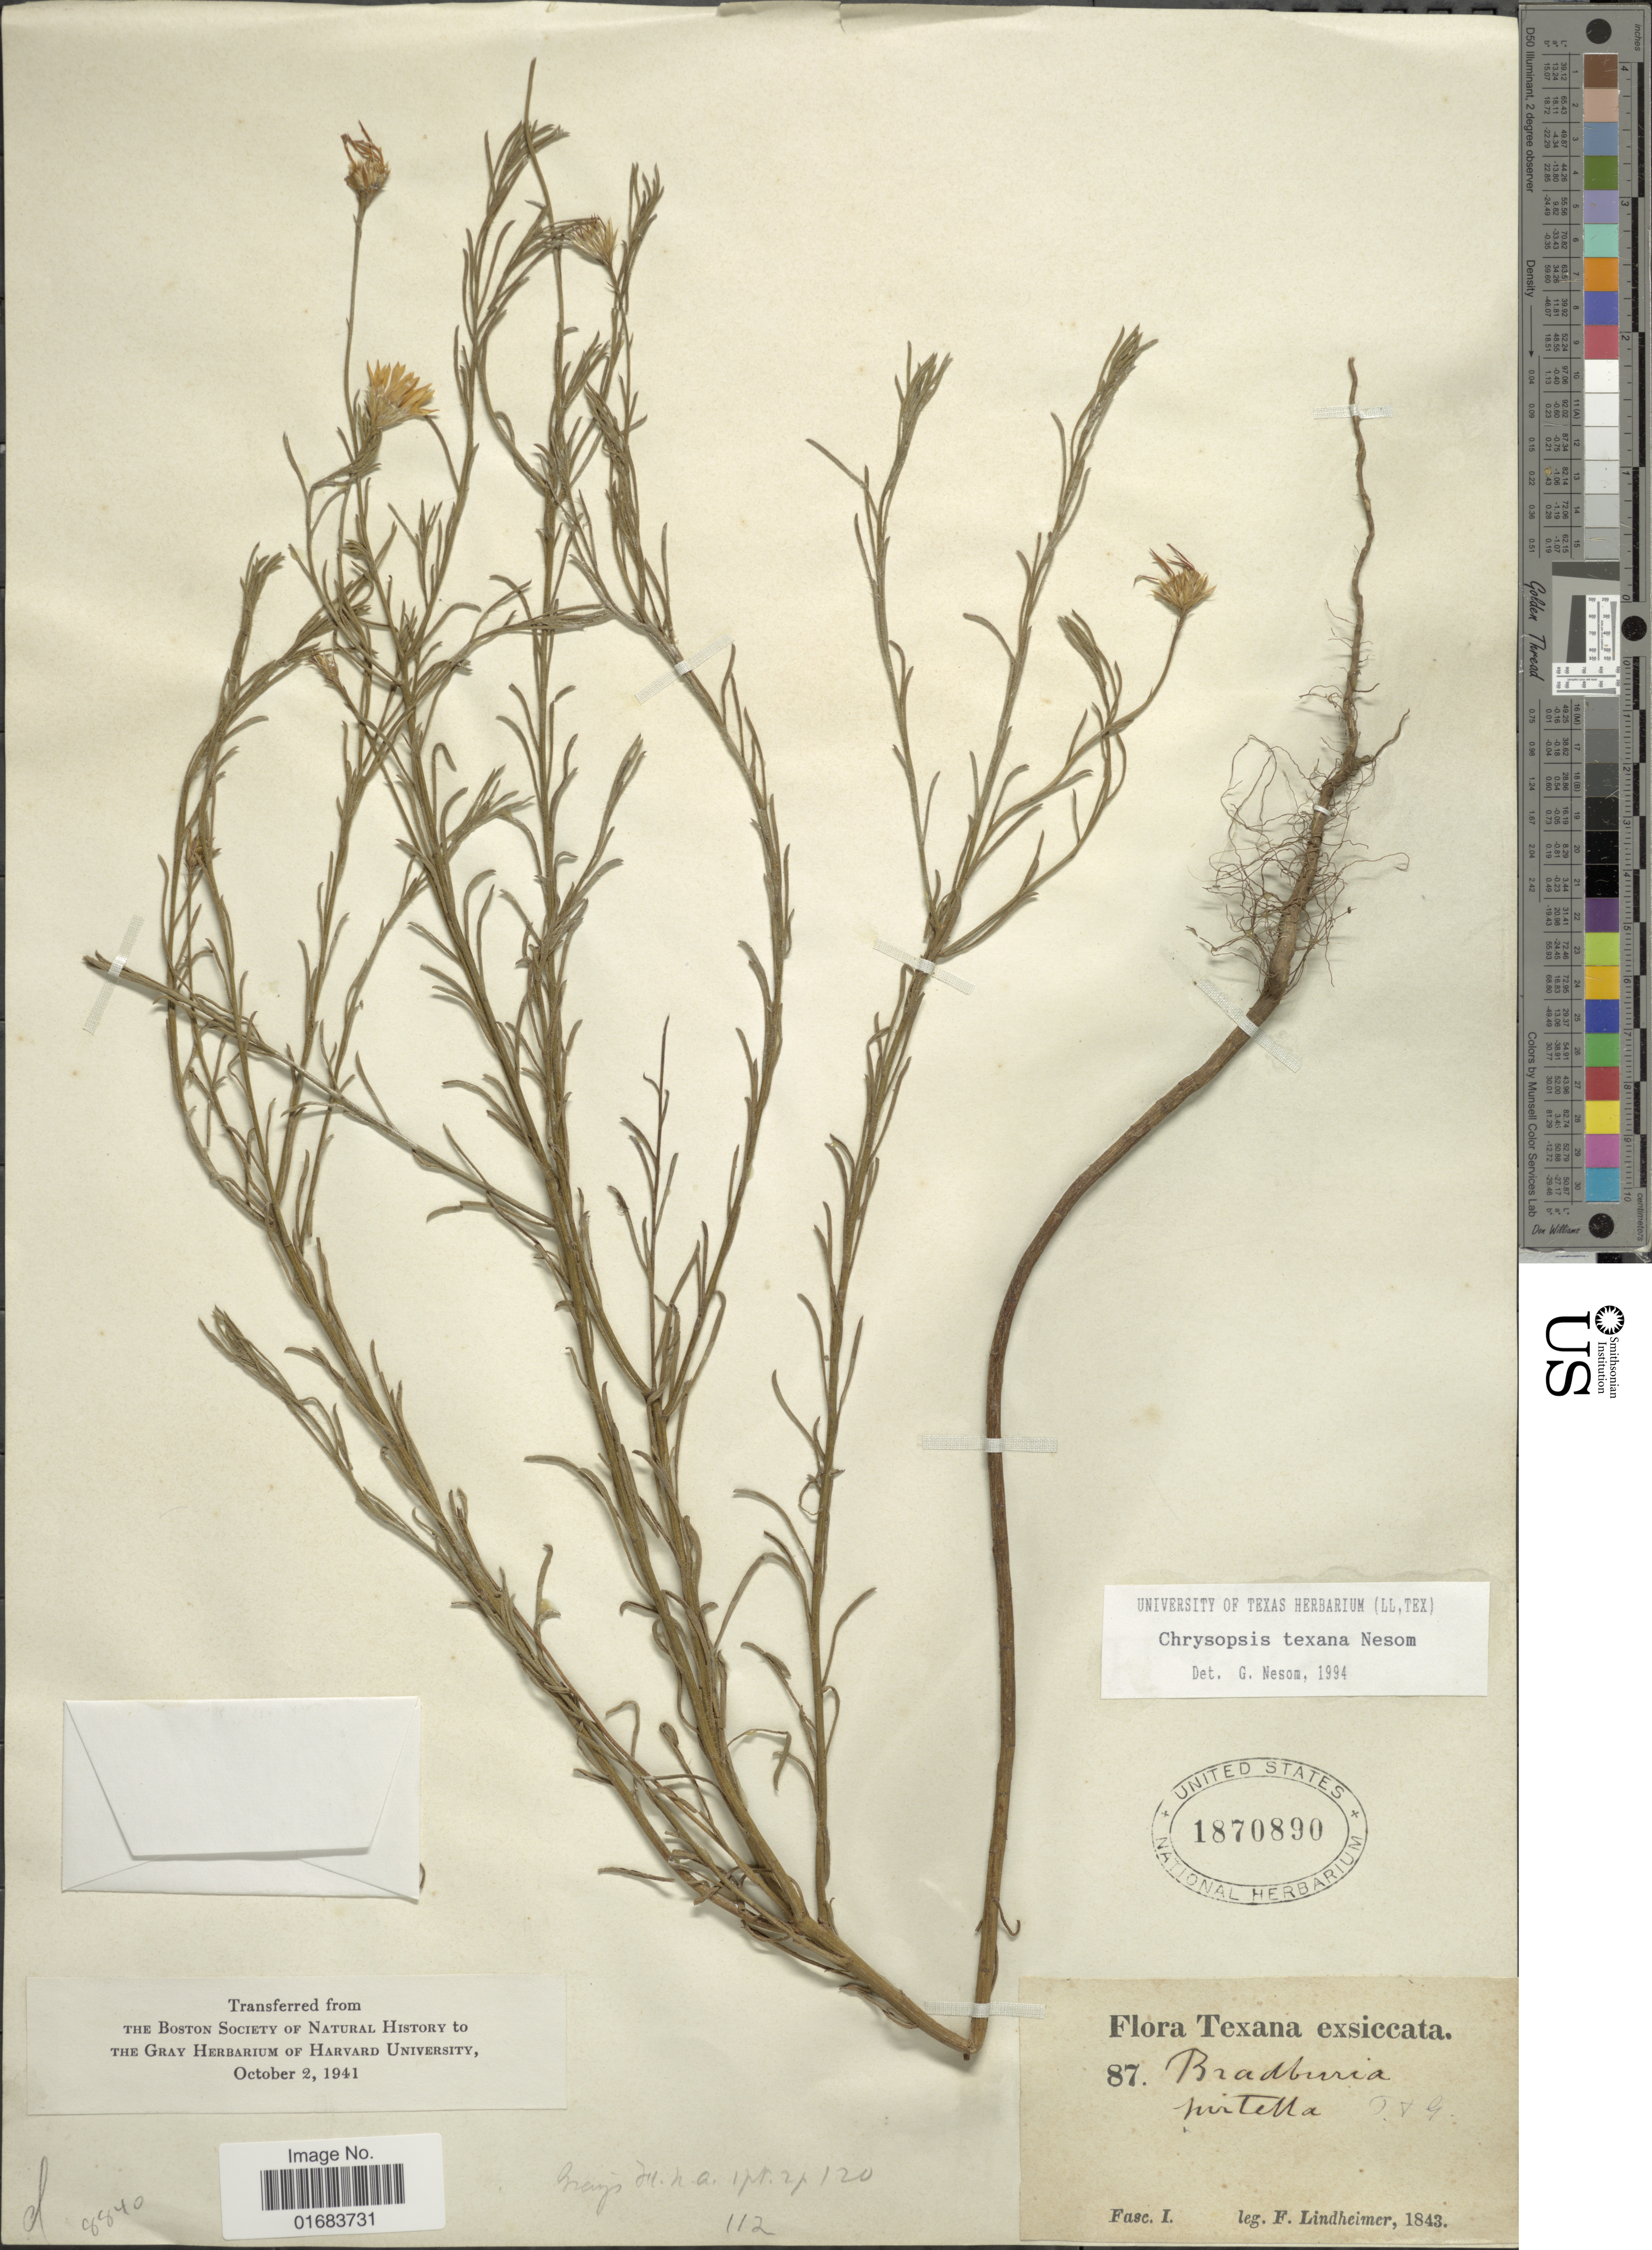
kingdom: Plantae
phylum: Tracheophyta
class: Magnoliopsida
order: Asterales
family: Asteraceae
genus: Chrysopsis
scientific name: Chrysopsis texana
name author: G.L. Nesom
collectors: F. Lindheimer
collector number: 87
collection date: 1843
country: United States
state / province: Texas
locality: Fase I.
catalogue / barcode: US 1870890